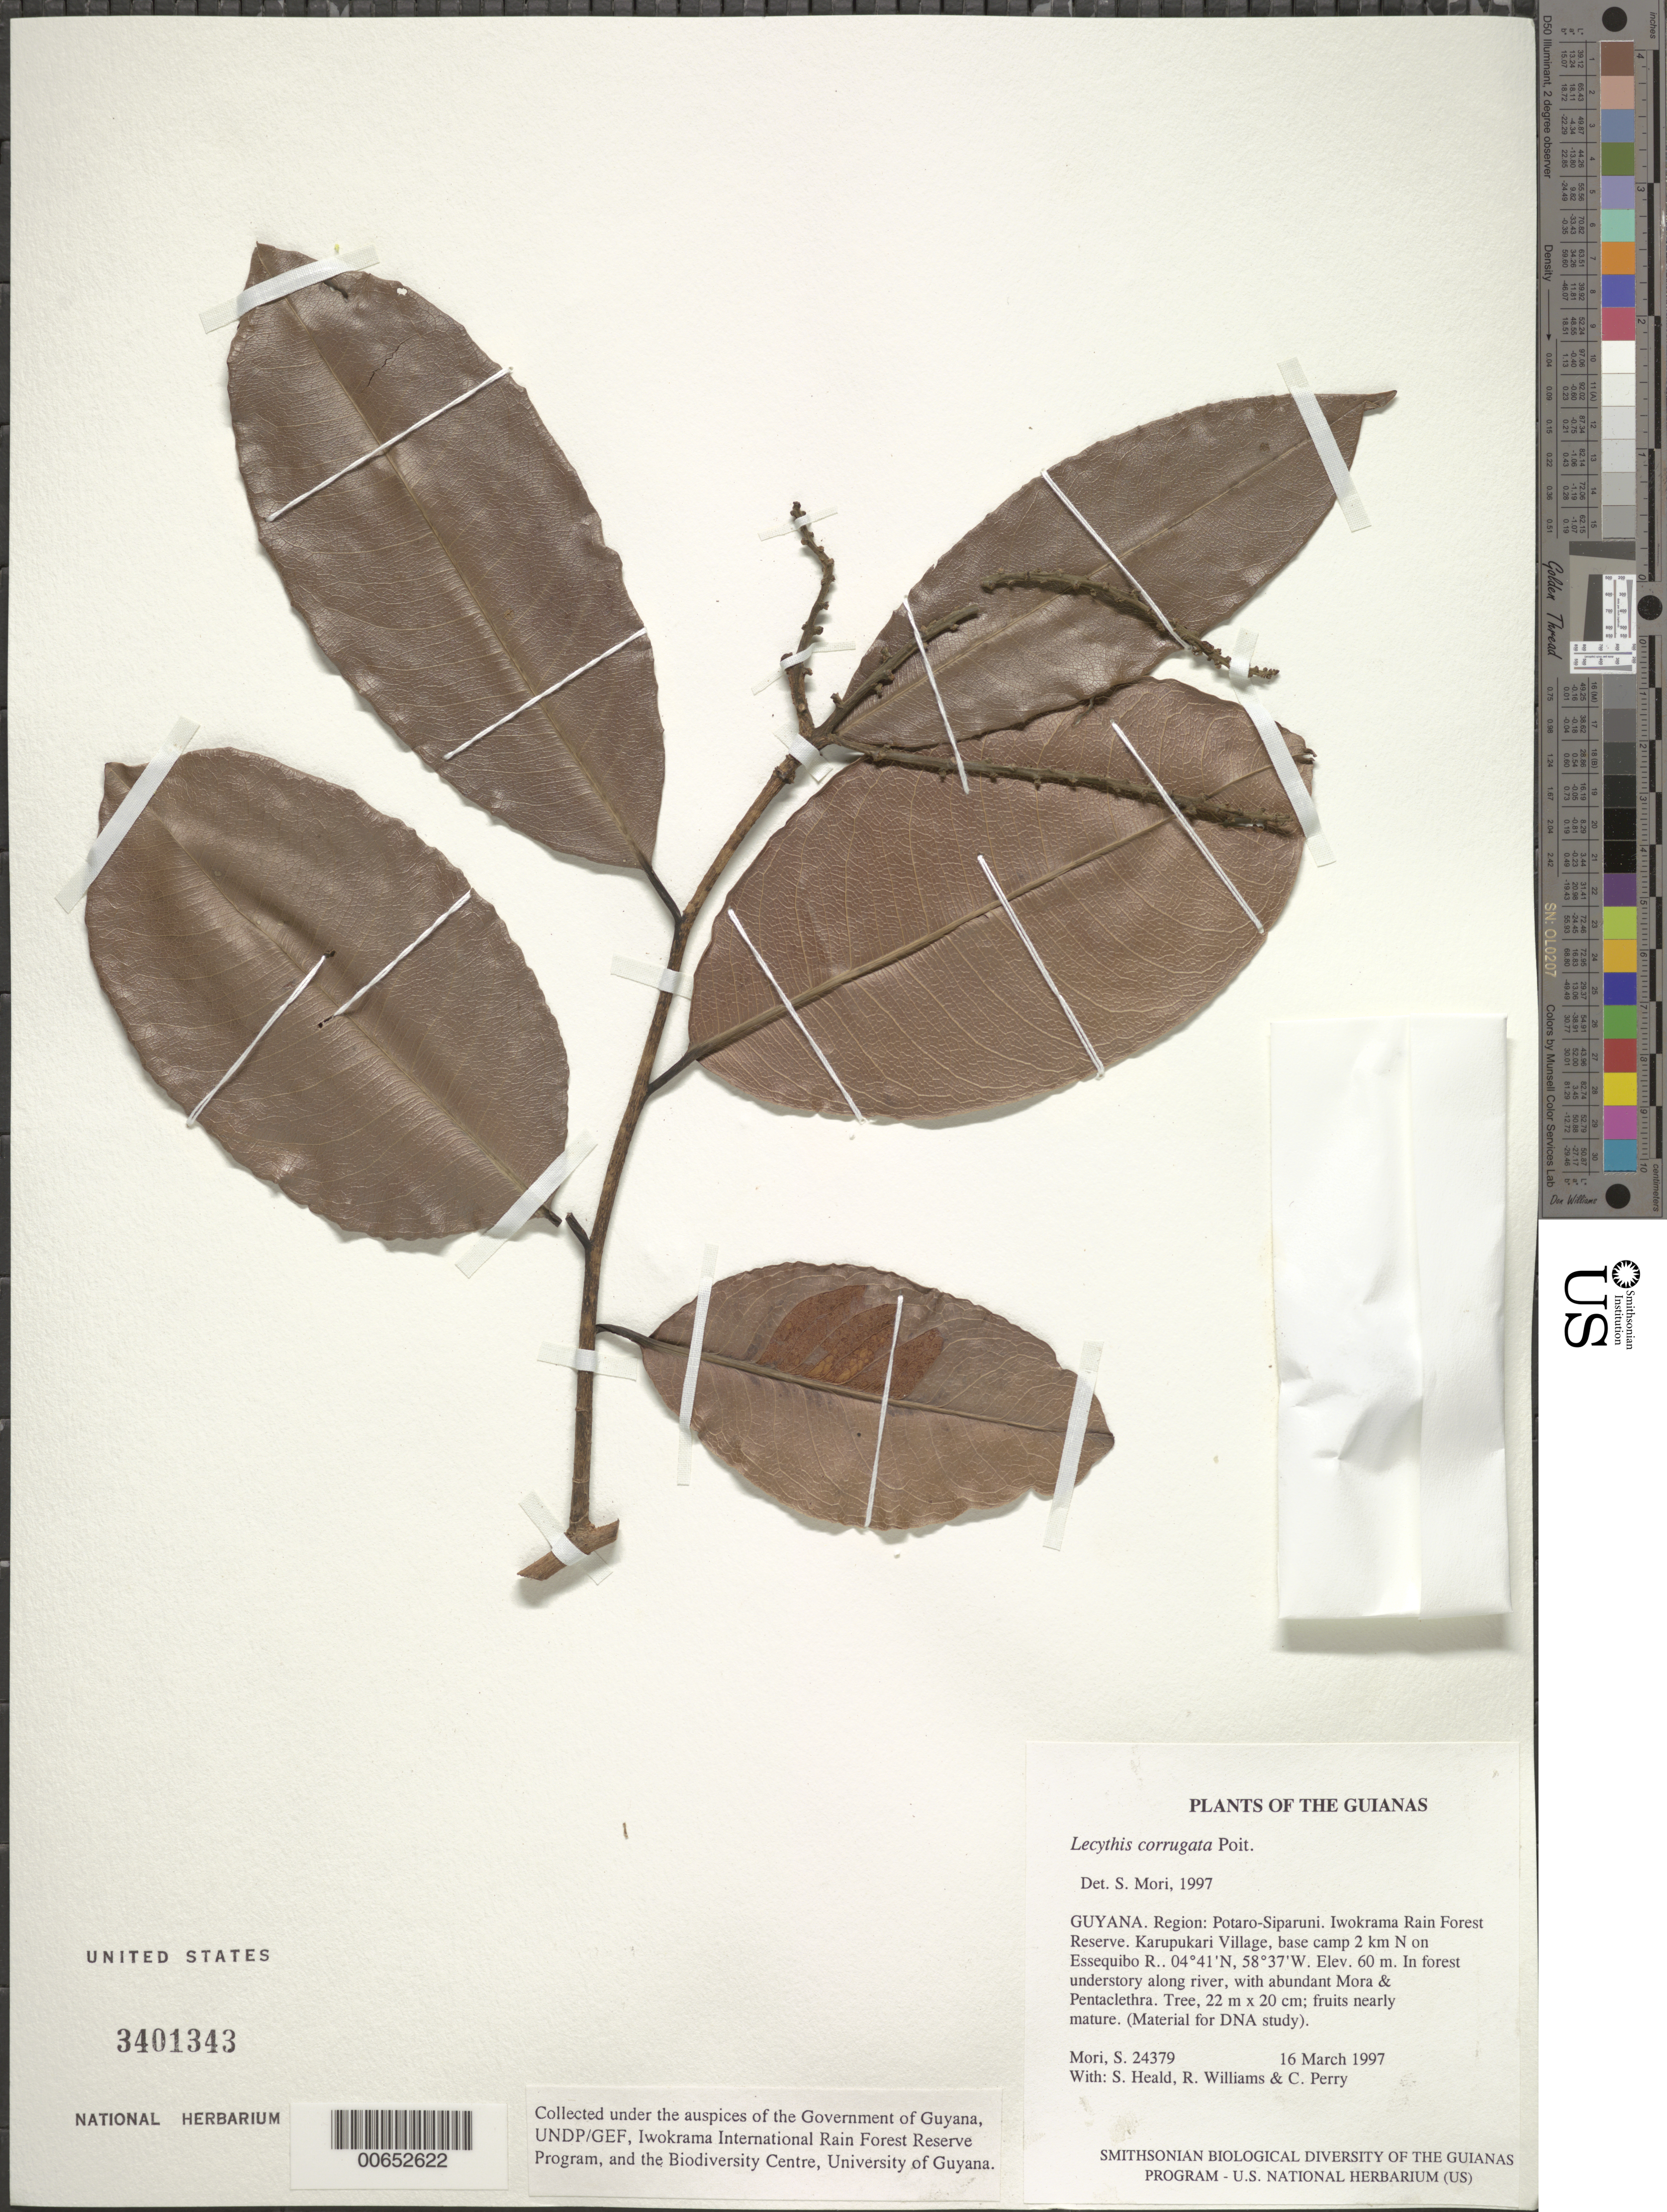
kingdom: Plantae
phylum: Tracheophyta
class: Magnoliopsida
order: Ericales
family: Lecythidaceae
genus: Lecythis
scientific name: Lecythis corrugata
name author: Poit.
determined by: Mori, Scott A.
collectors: S. Mori, S. Heald, R. Williams & C. Perry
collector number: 24379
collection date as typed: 16 March 1997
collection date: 1997-03-16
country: Guyana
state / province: Potaro-Siparuni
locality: Iwokrama Rain Forest Reserve. Karupukari Village, base camp 2 km N on Essequibo R.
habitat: In forest understory along river, with abundant Mora & Pentaclethra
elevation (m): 60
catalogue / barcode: US 3401343